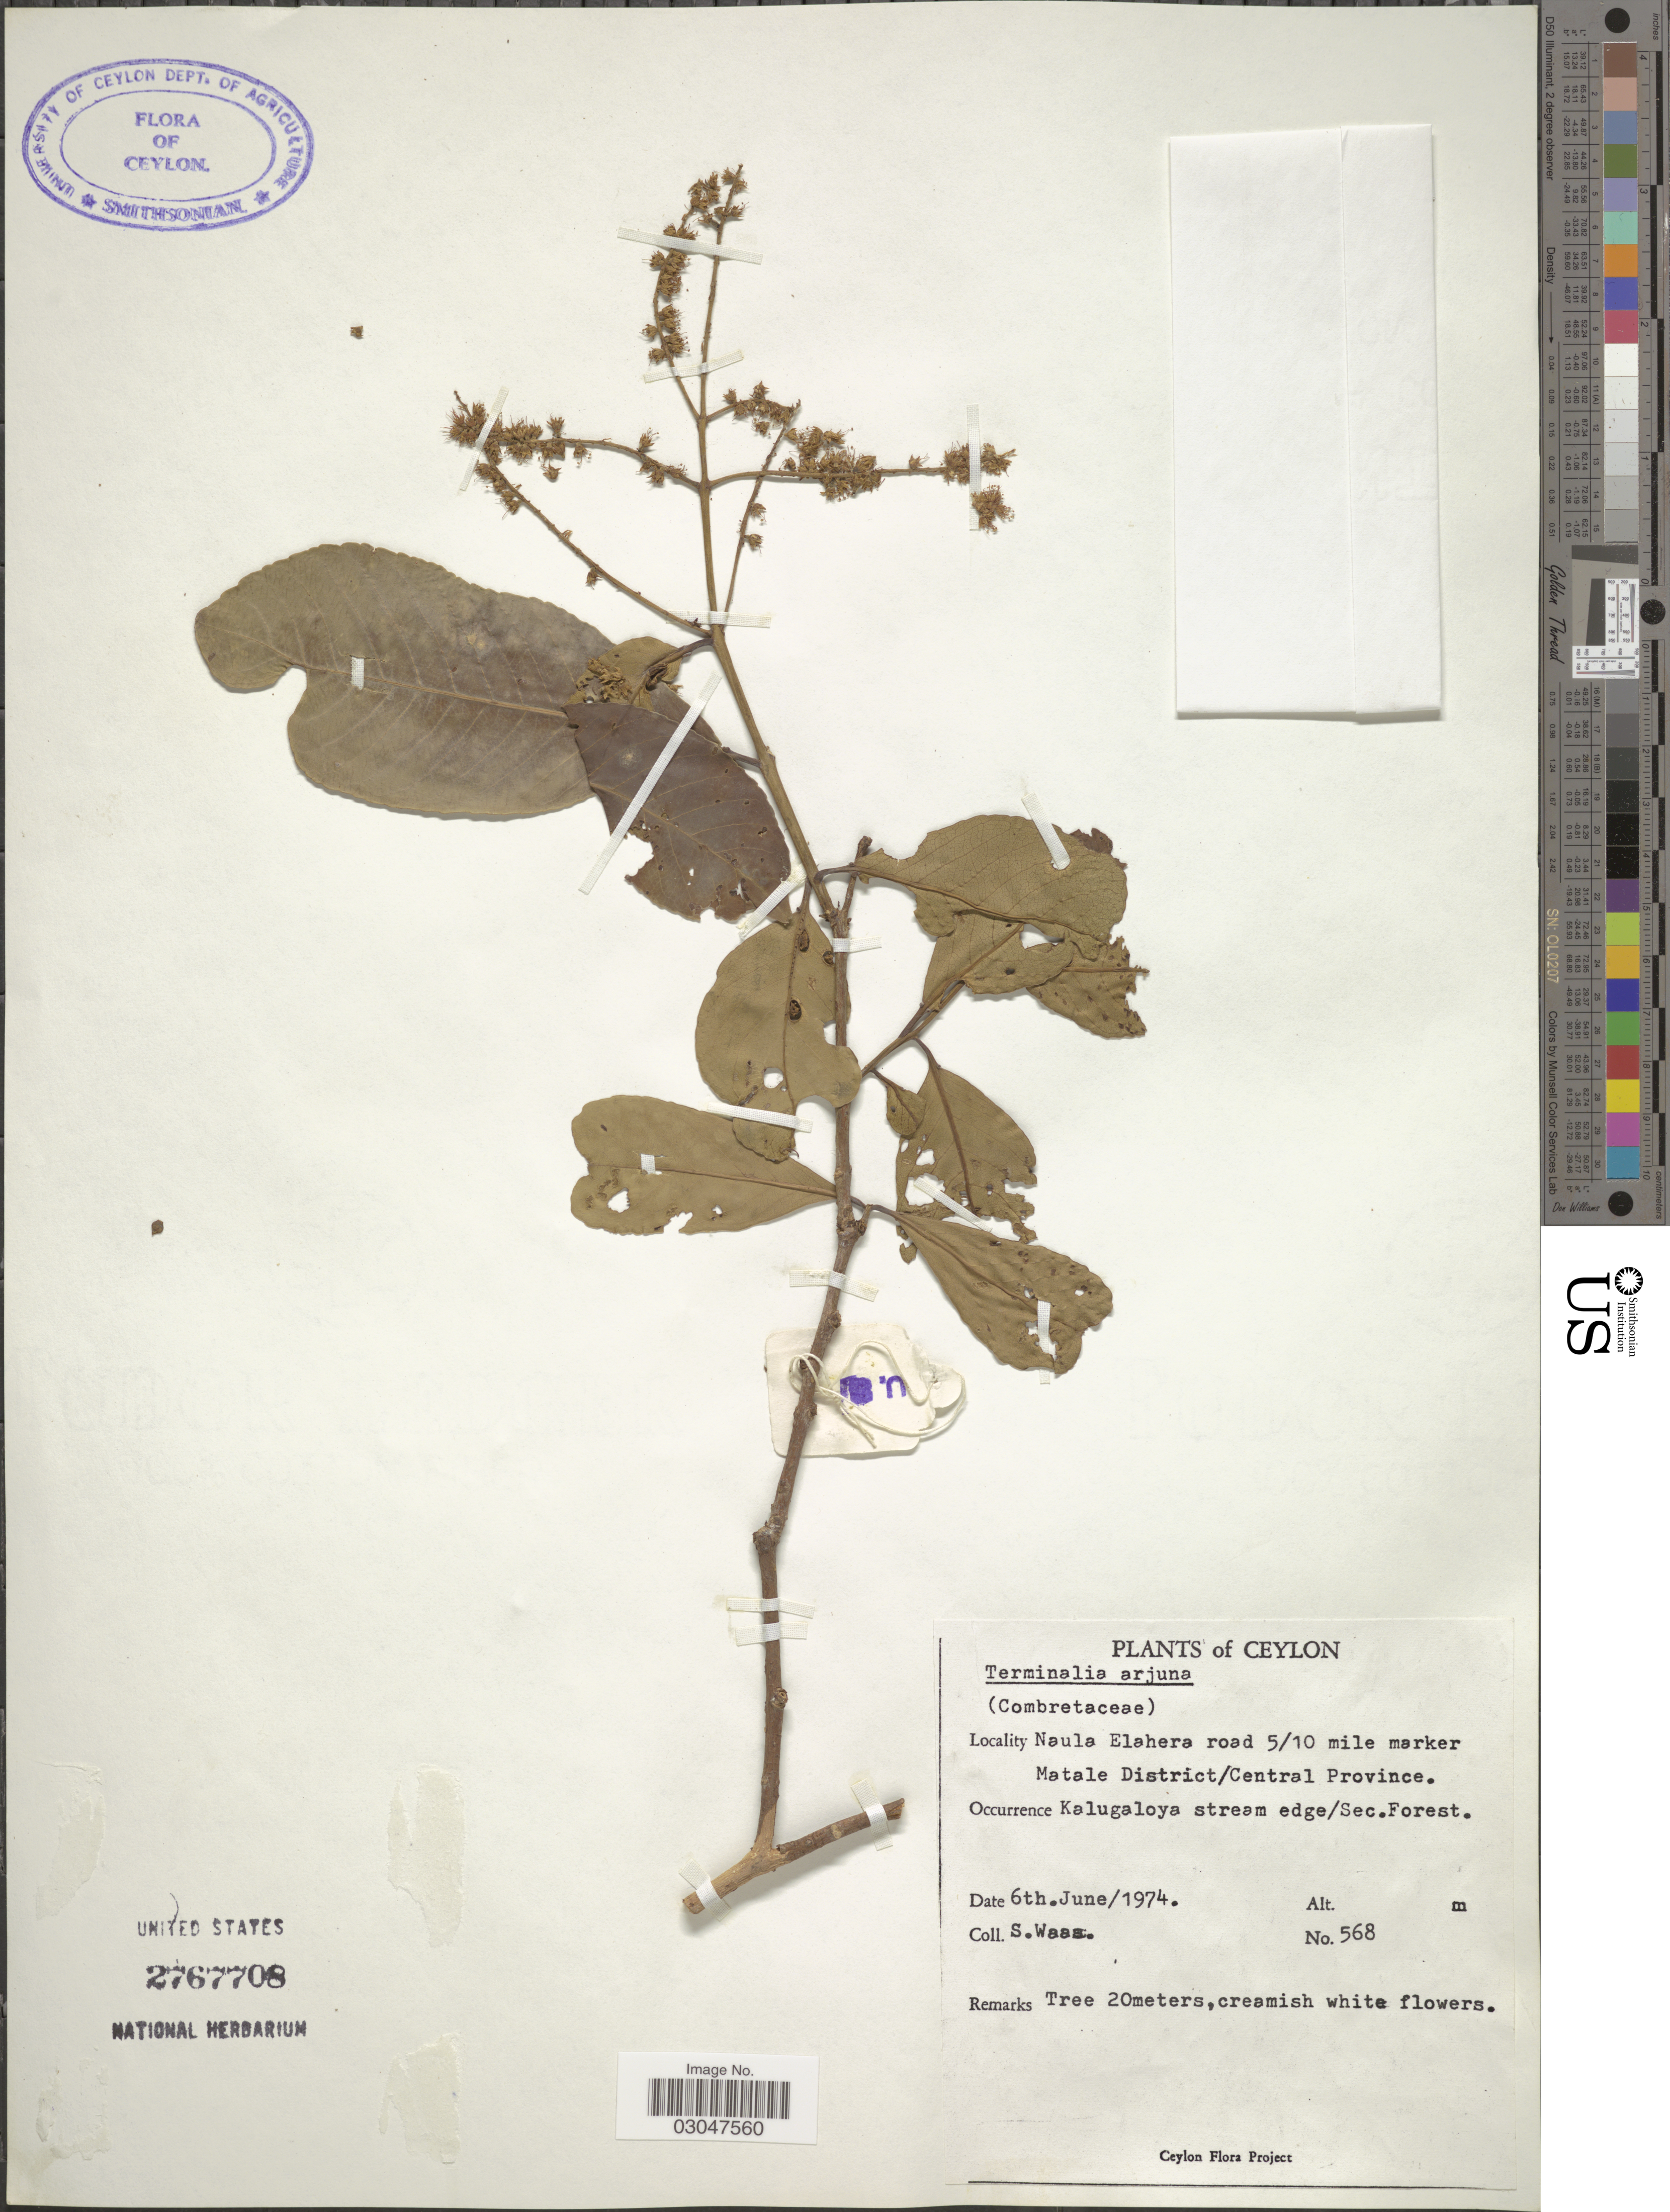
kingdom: Plantae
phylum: Tracheophyta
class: Magnoliopsida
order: Myrtales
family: Combretaceae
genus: Terminalia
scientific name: Terminalia arjuna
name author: (Roxb. ex DC.) Wight & Arn.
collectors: S. Waas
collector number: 568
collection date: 1974-06-06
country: Sri Lanka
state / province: Central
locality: Ceylon. Naula Elahera road 5/10 mile marker Matale District. Kalugaloya stream edge.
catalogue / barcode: US 2767708